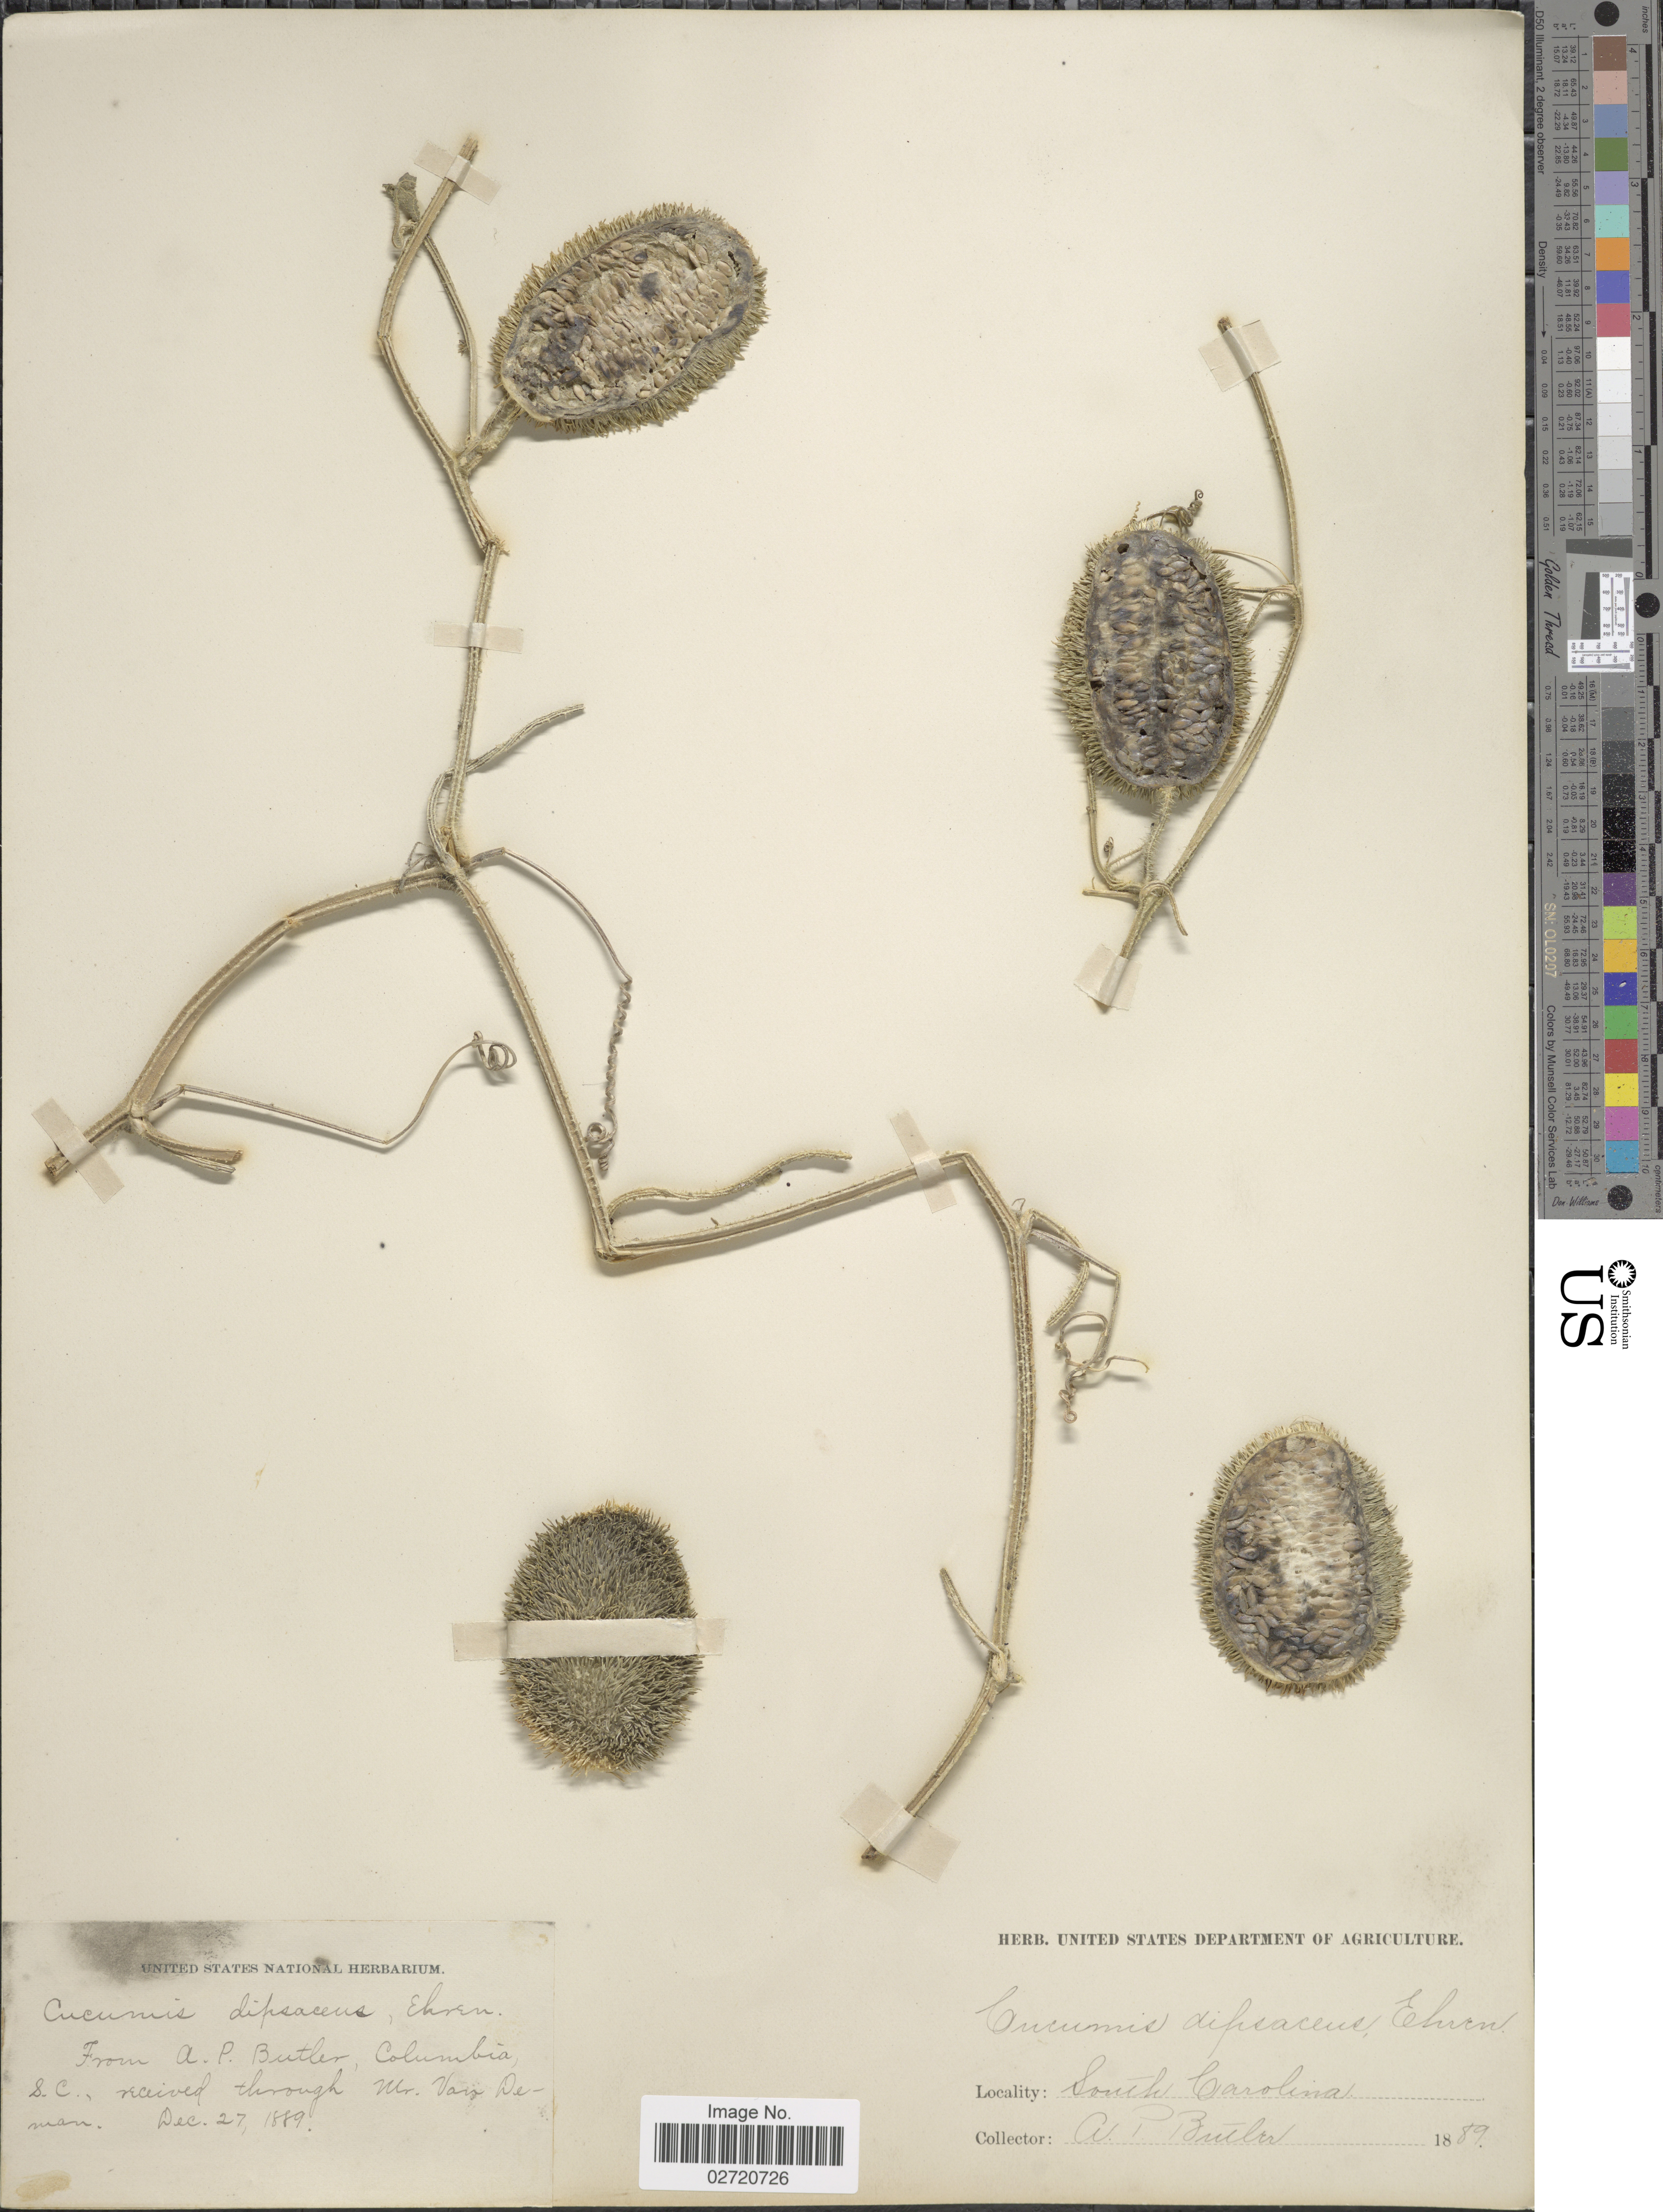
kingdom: Plantae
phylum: Tracheophyta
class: Magnoliopsida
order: Cucurbitales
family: Cucurbitaceae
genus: Cucumis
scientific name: Cucumis dipsaceus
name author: Ehrenb. ex Spach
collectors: A. P. Butler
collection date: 1889-12-27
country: United States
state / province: South Carolina